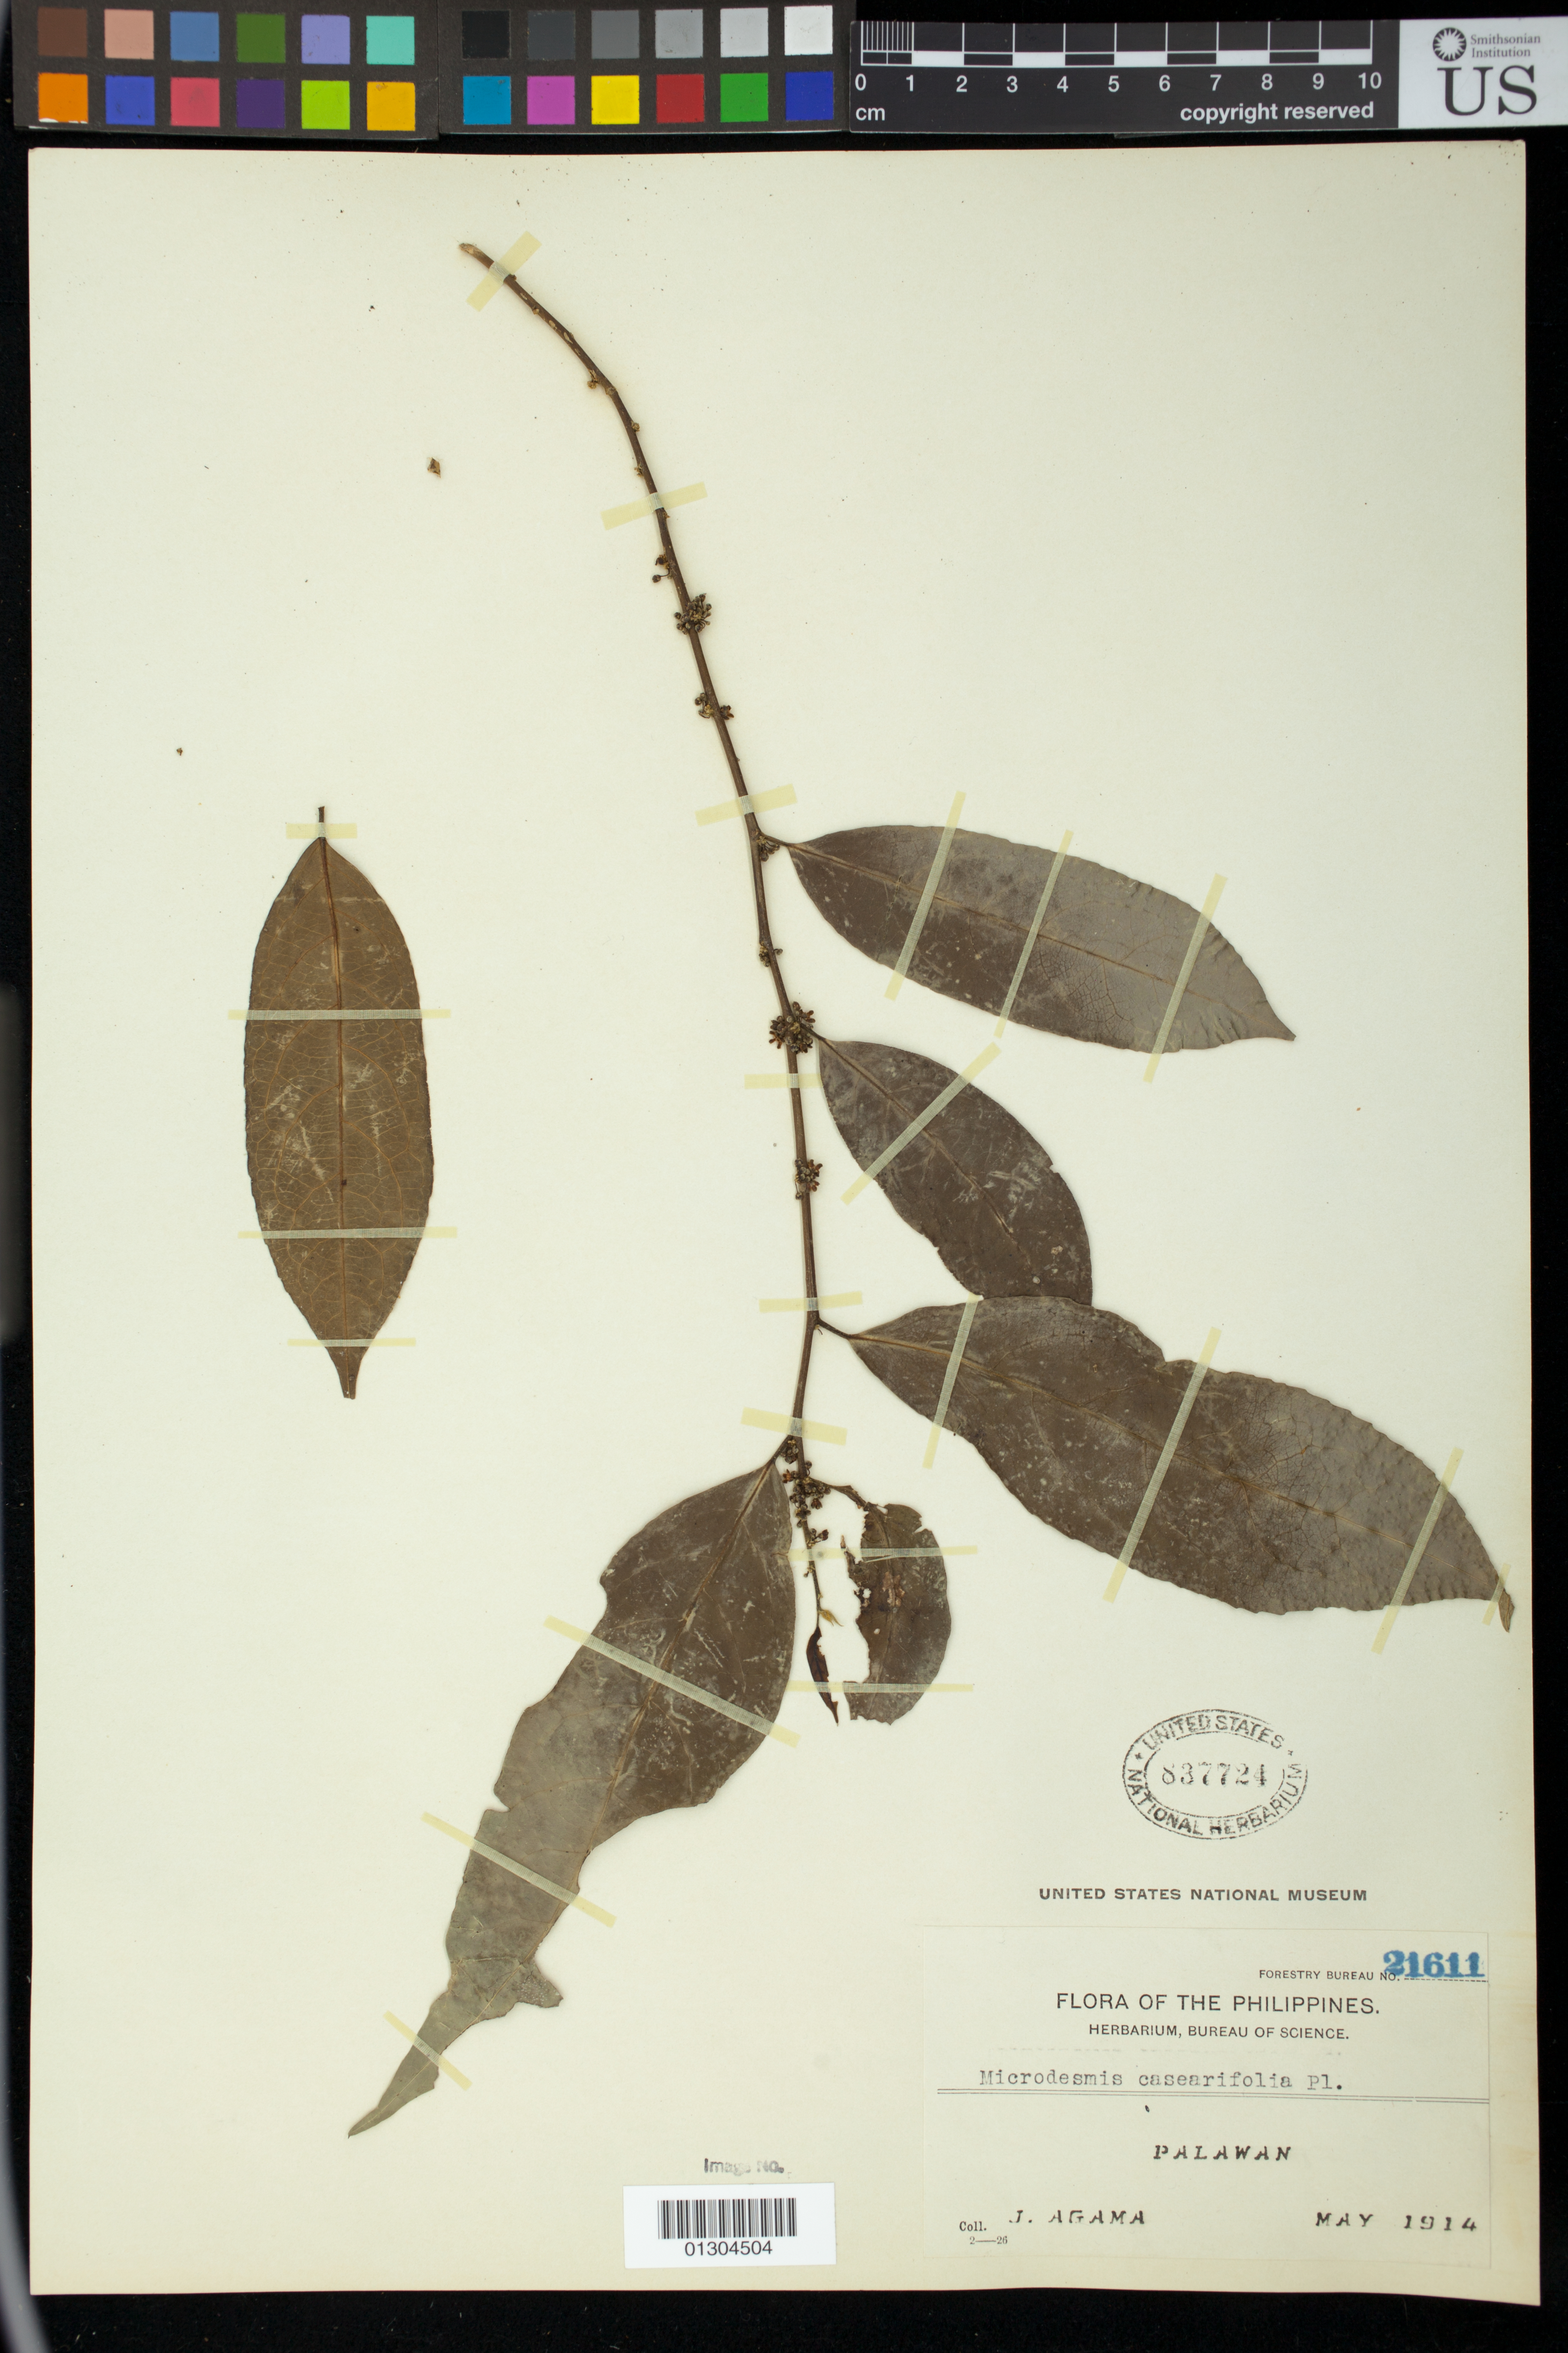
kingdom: Plantae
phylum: Tracheophyta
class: Magnoliopsida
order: Malpighiales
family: Pandaceae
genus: Microdesmis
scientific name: Microdesmis casearifolia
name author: Planch. & Hook.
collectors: J. Agama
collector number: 21611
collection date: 1914-05-01/1914-05-31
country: Philippines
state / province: Mimaropa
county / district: Palawan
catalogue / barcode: US 837724